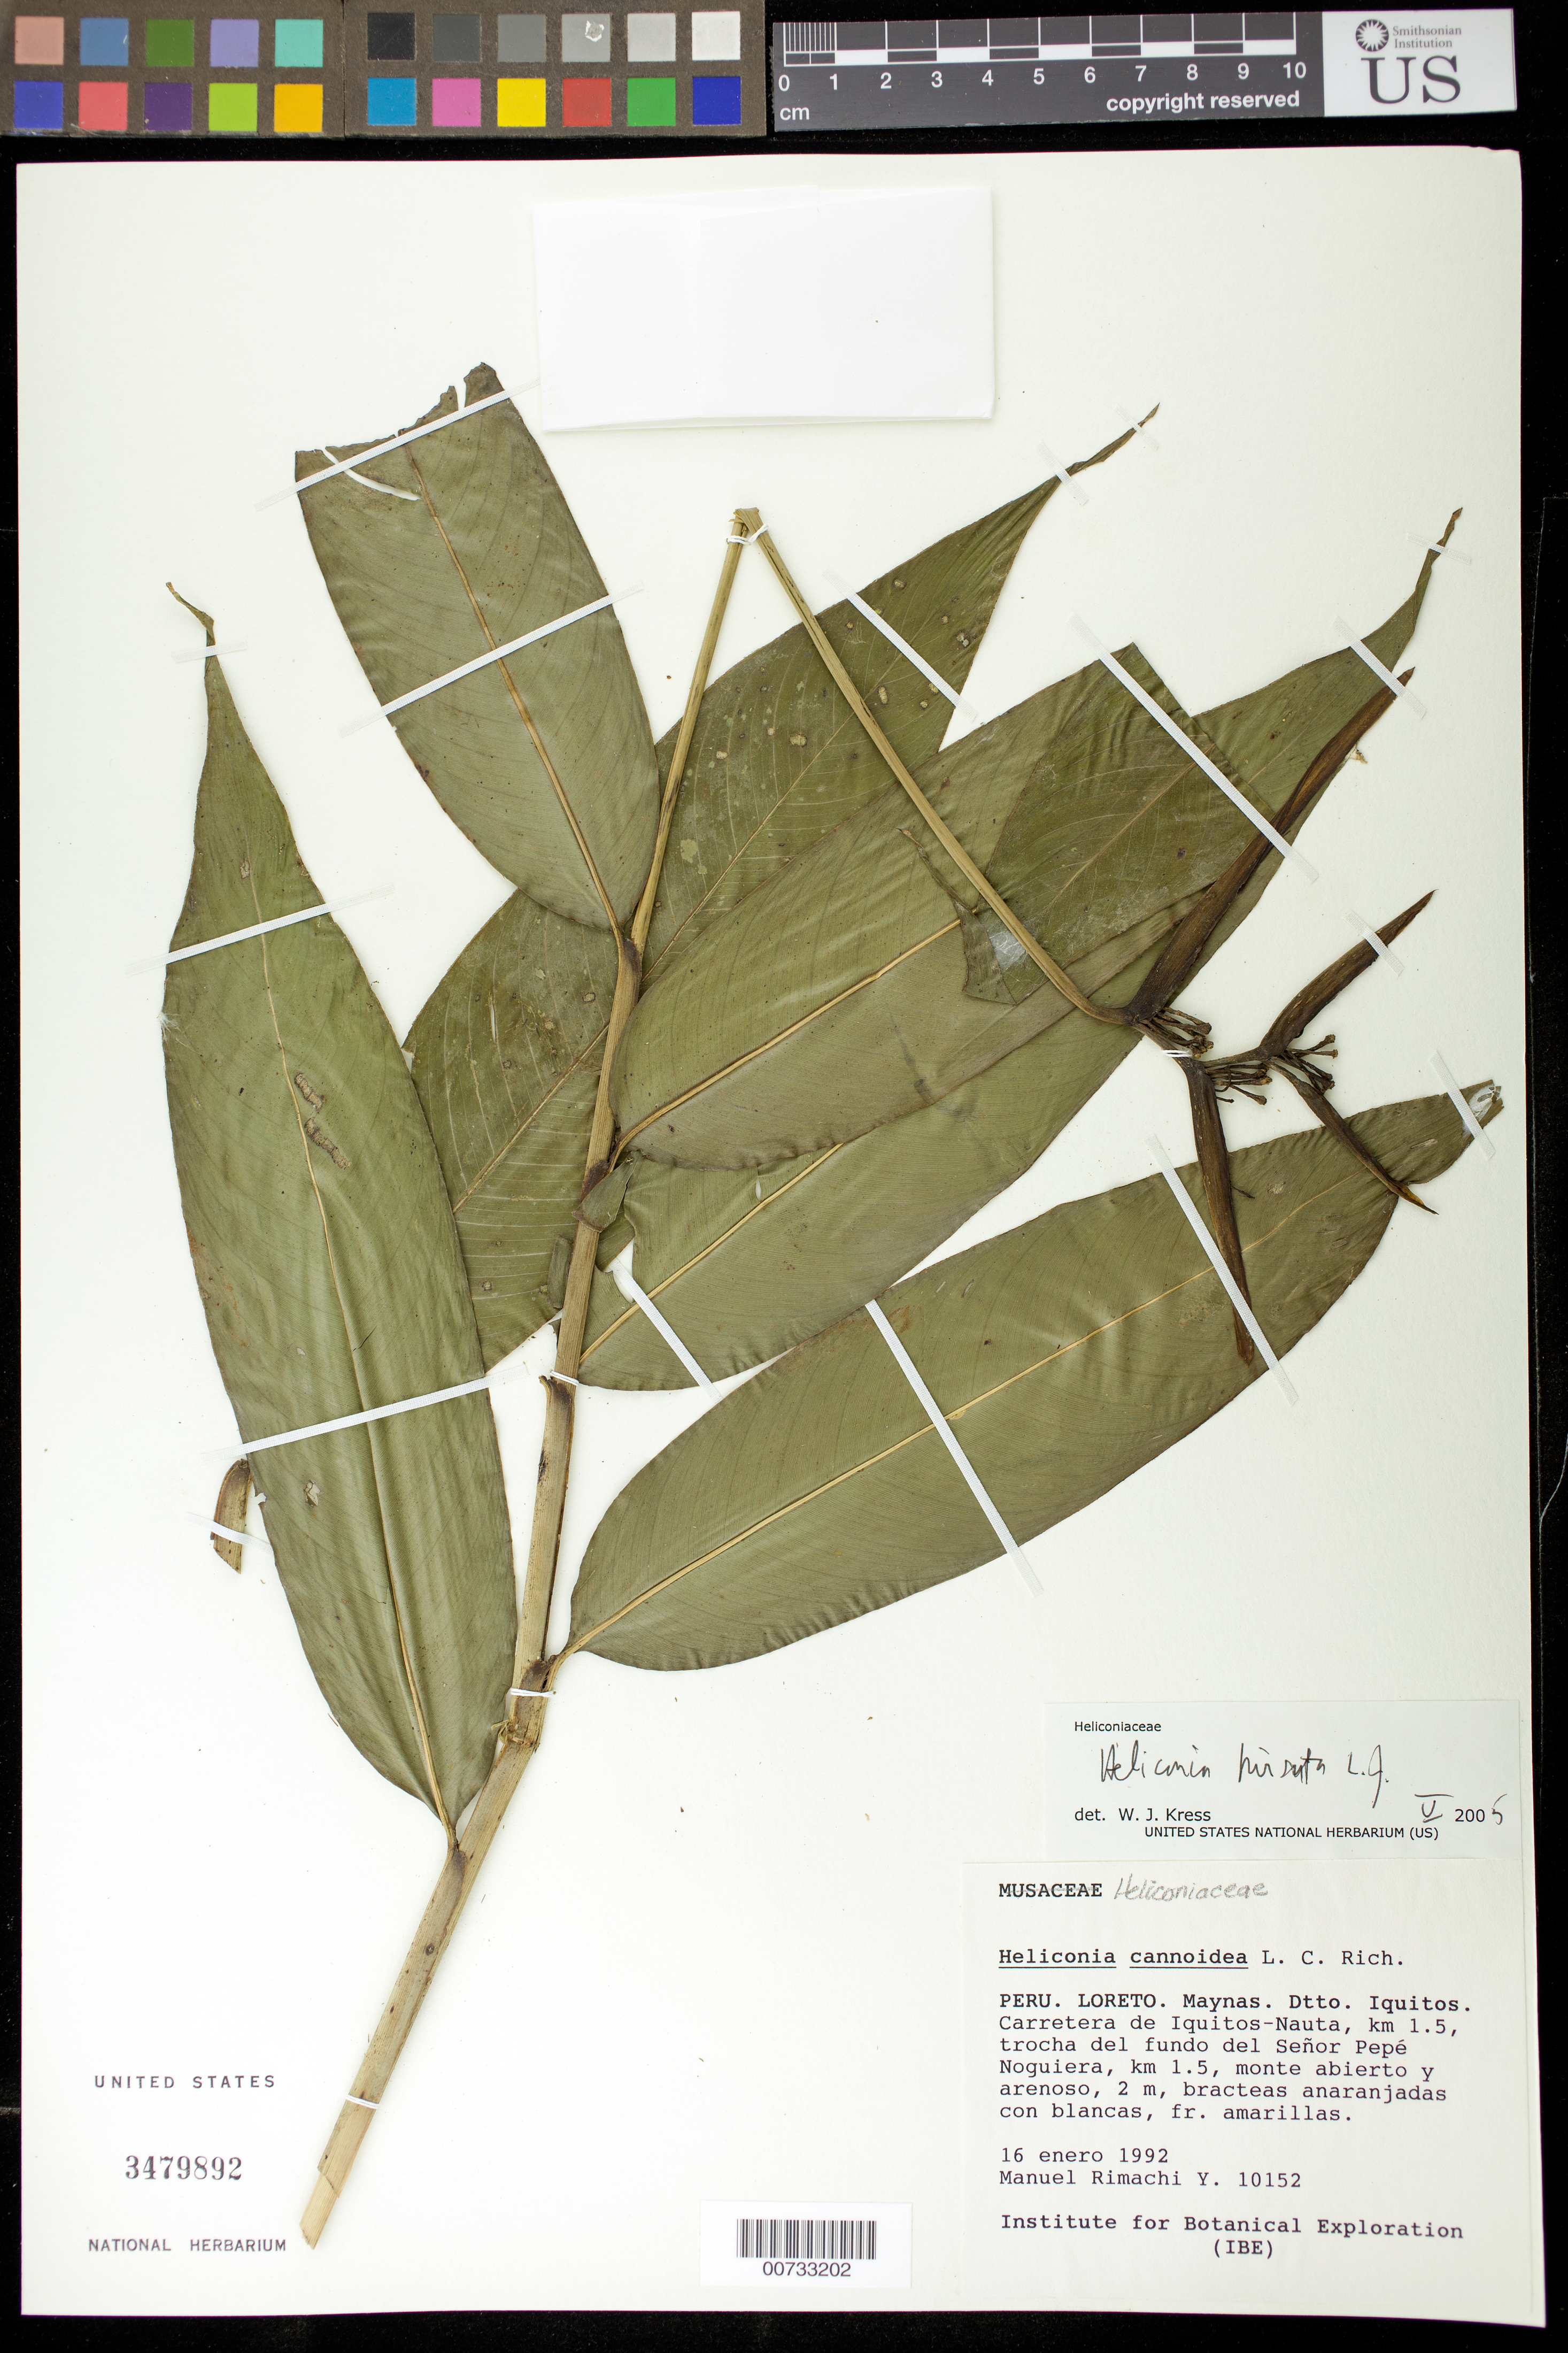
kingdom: Plantae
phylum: Tracheophyta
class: Liliopsida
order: Zingiberales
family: Heliconiaceae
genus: Heliconia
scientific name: Heliconia hirsuta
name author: L. f.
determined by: Kress, W. J., (US), Smithsonian Institution - National Museum of Natural History (UNITED STATES)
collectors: M. Rimachi Y.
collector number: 10152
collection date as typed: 16 Jan 1992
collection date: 1992-01-16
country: Peru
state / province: Loreto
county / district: Maynas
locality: Carretera de Iquitos-Nauta, km 1.5, trocha del fundo del Senor Pepe Noguiera, km 1.5, monte abierto y arensos, Dtto. Iquitos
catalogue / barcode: US 3479892